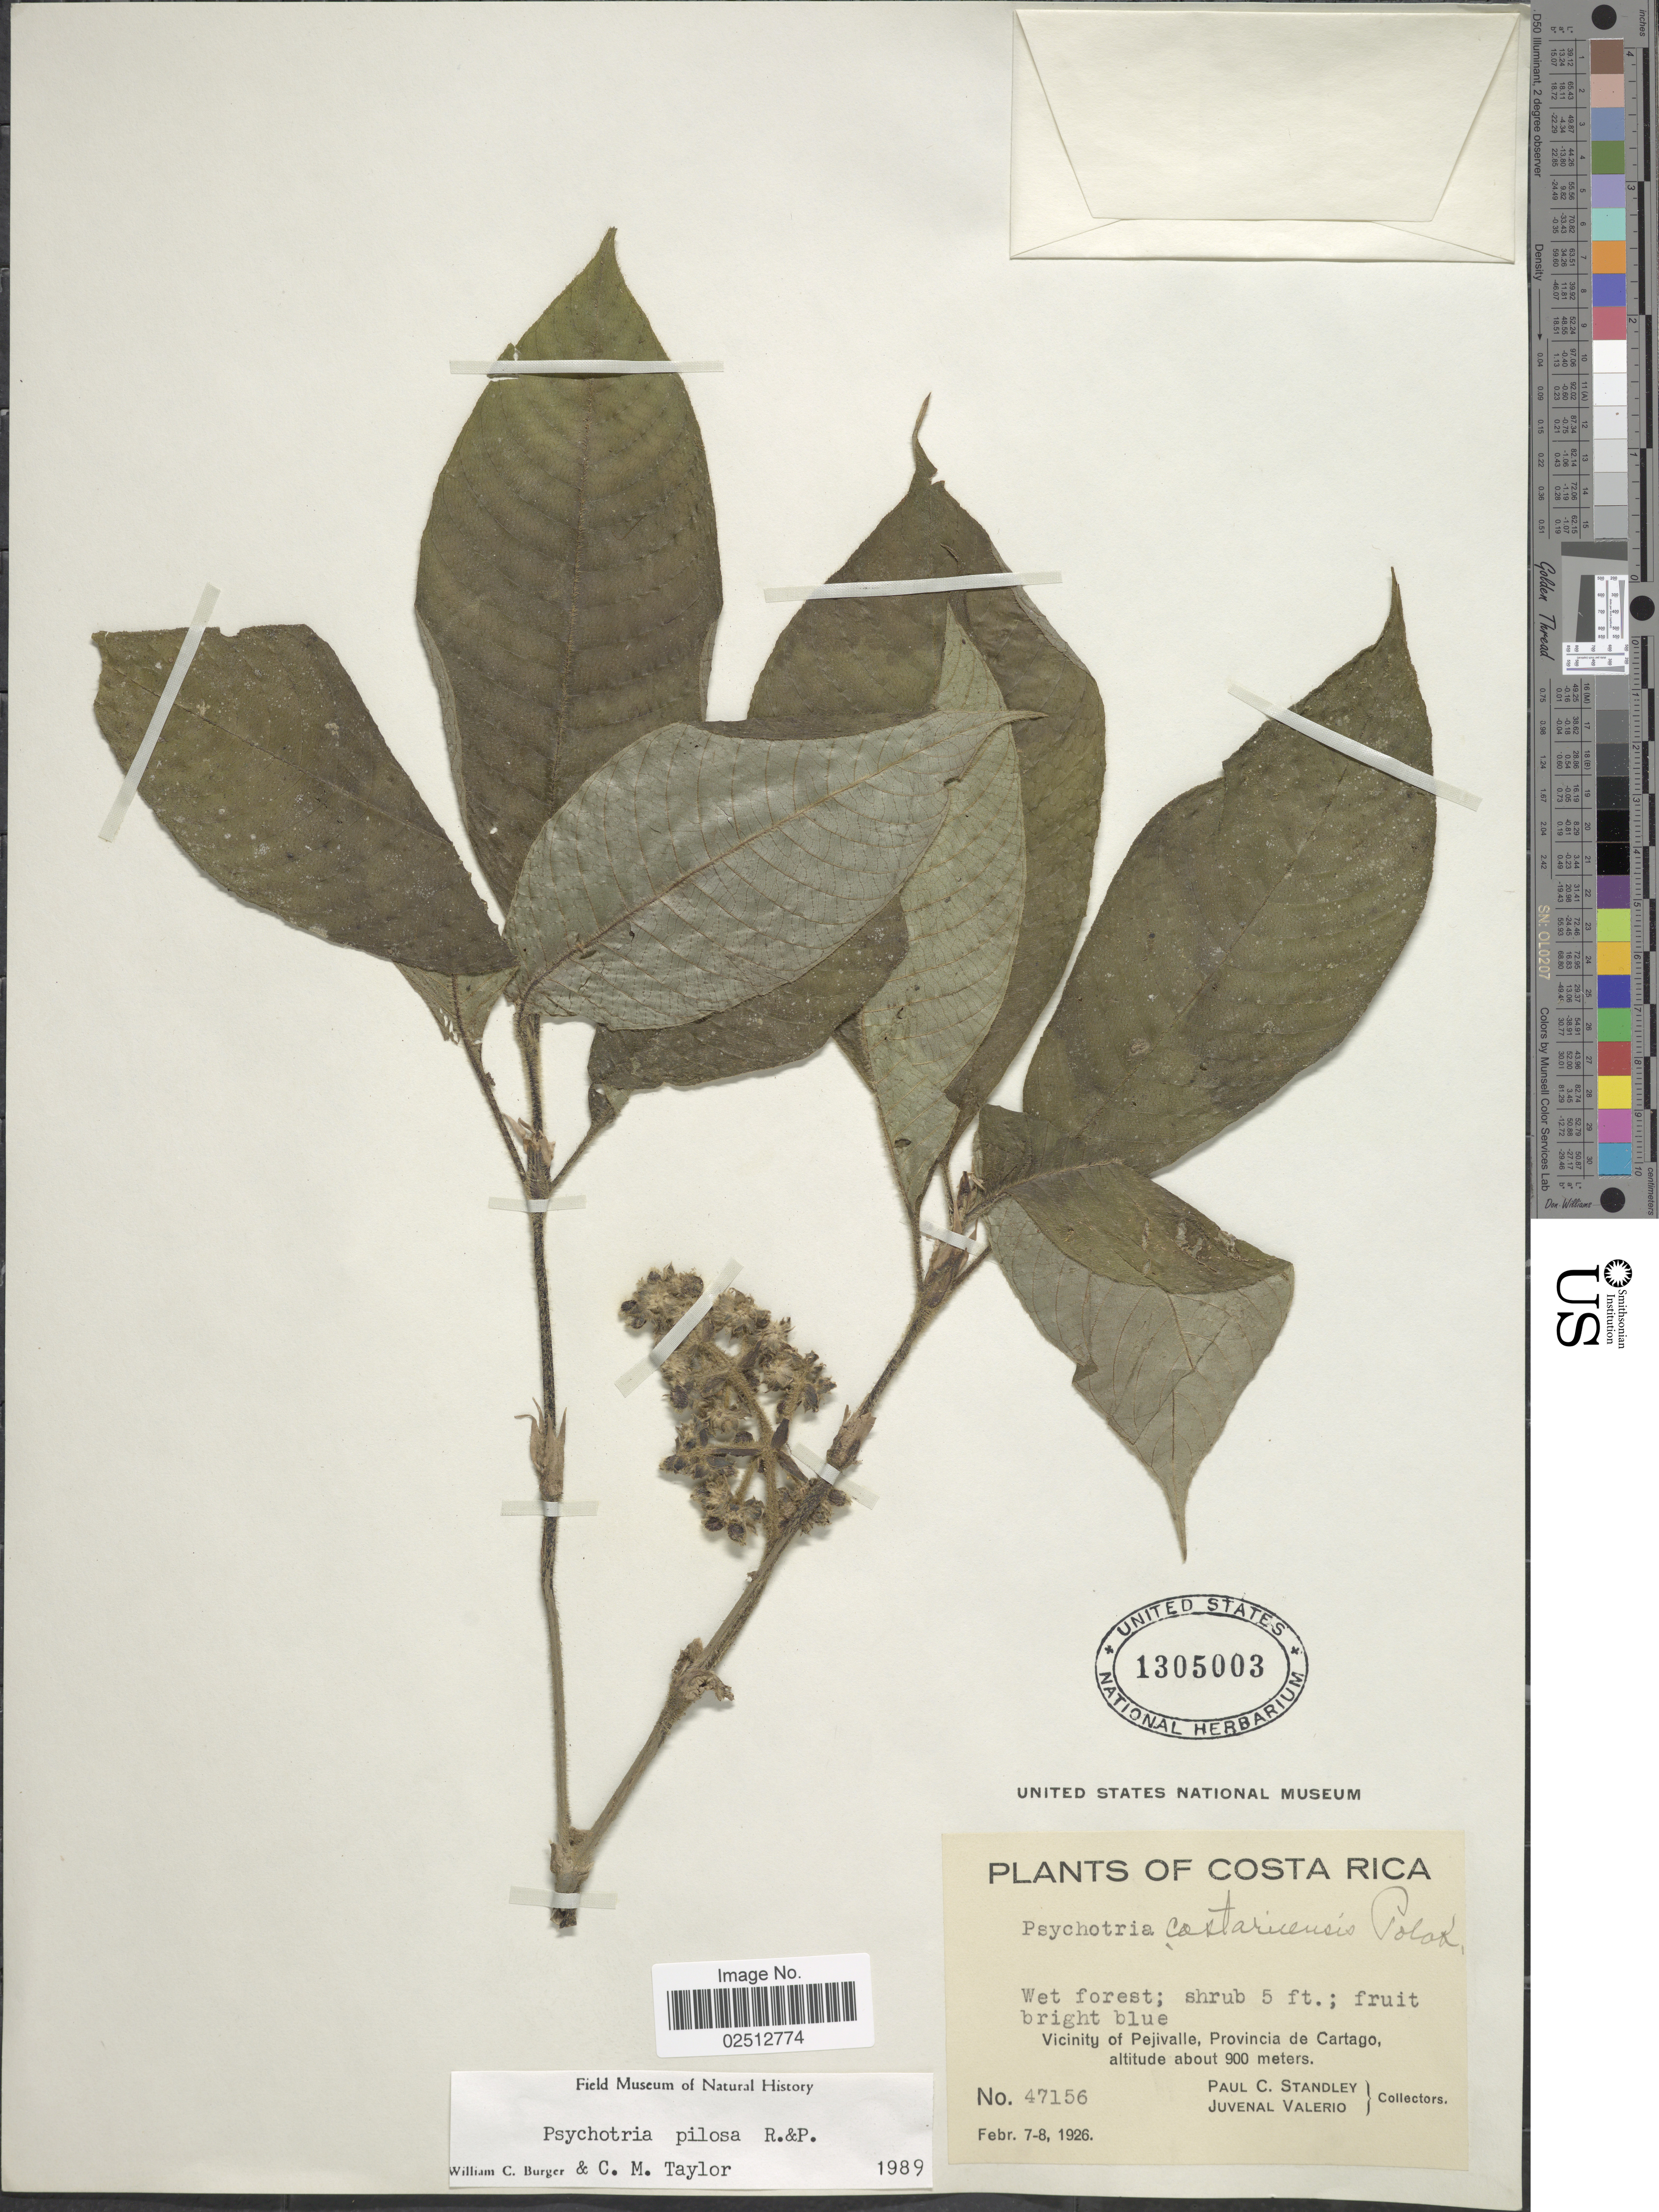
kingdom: Plantae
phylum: Tracheophyta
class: Magnoliopsida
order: Gentianales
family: Rubiaceae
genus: Psychotria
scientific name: Psychotria pilosa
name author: Ruiz & Pav.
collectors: P. C. Standley & J. Valerio R.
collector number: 47156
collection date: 1926-02-07/1926-02-08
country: Costa Rica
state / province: Cartago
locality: Vicinity of Pejivalle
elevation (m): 900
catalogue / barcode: US 1305003